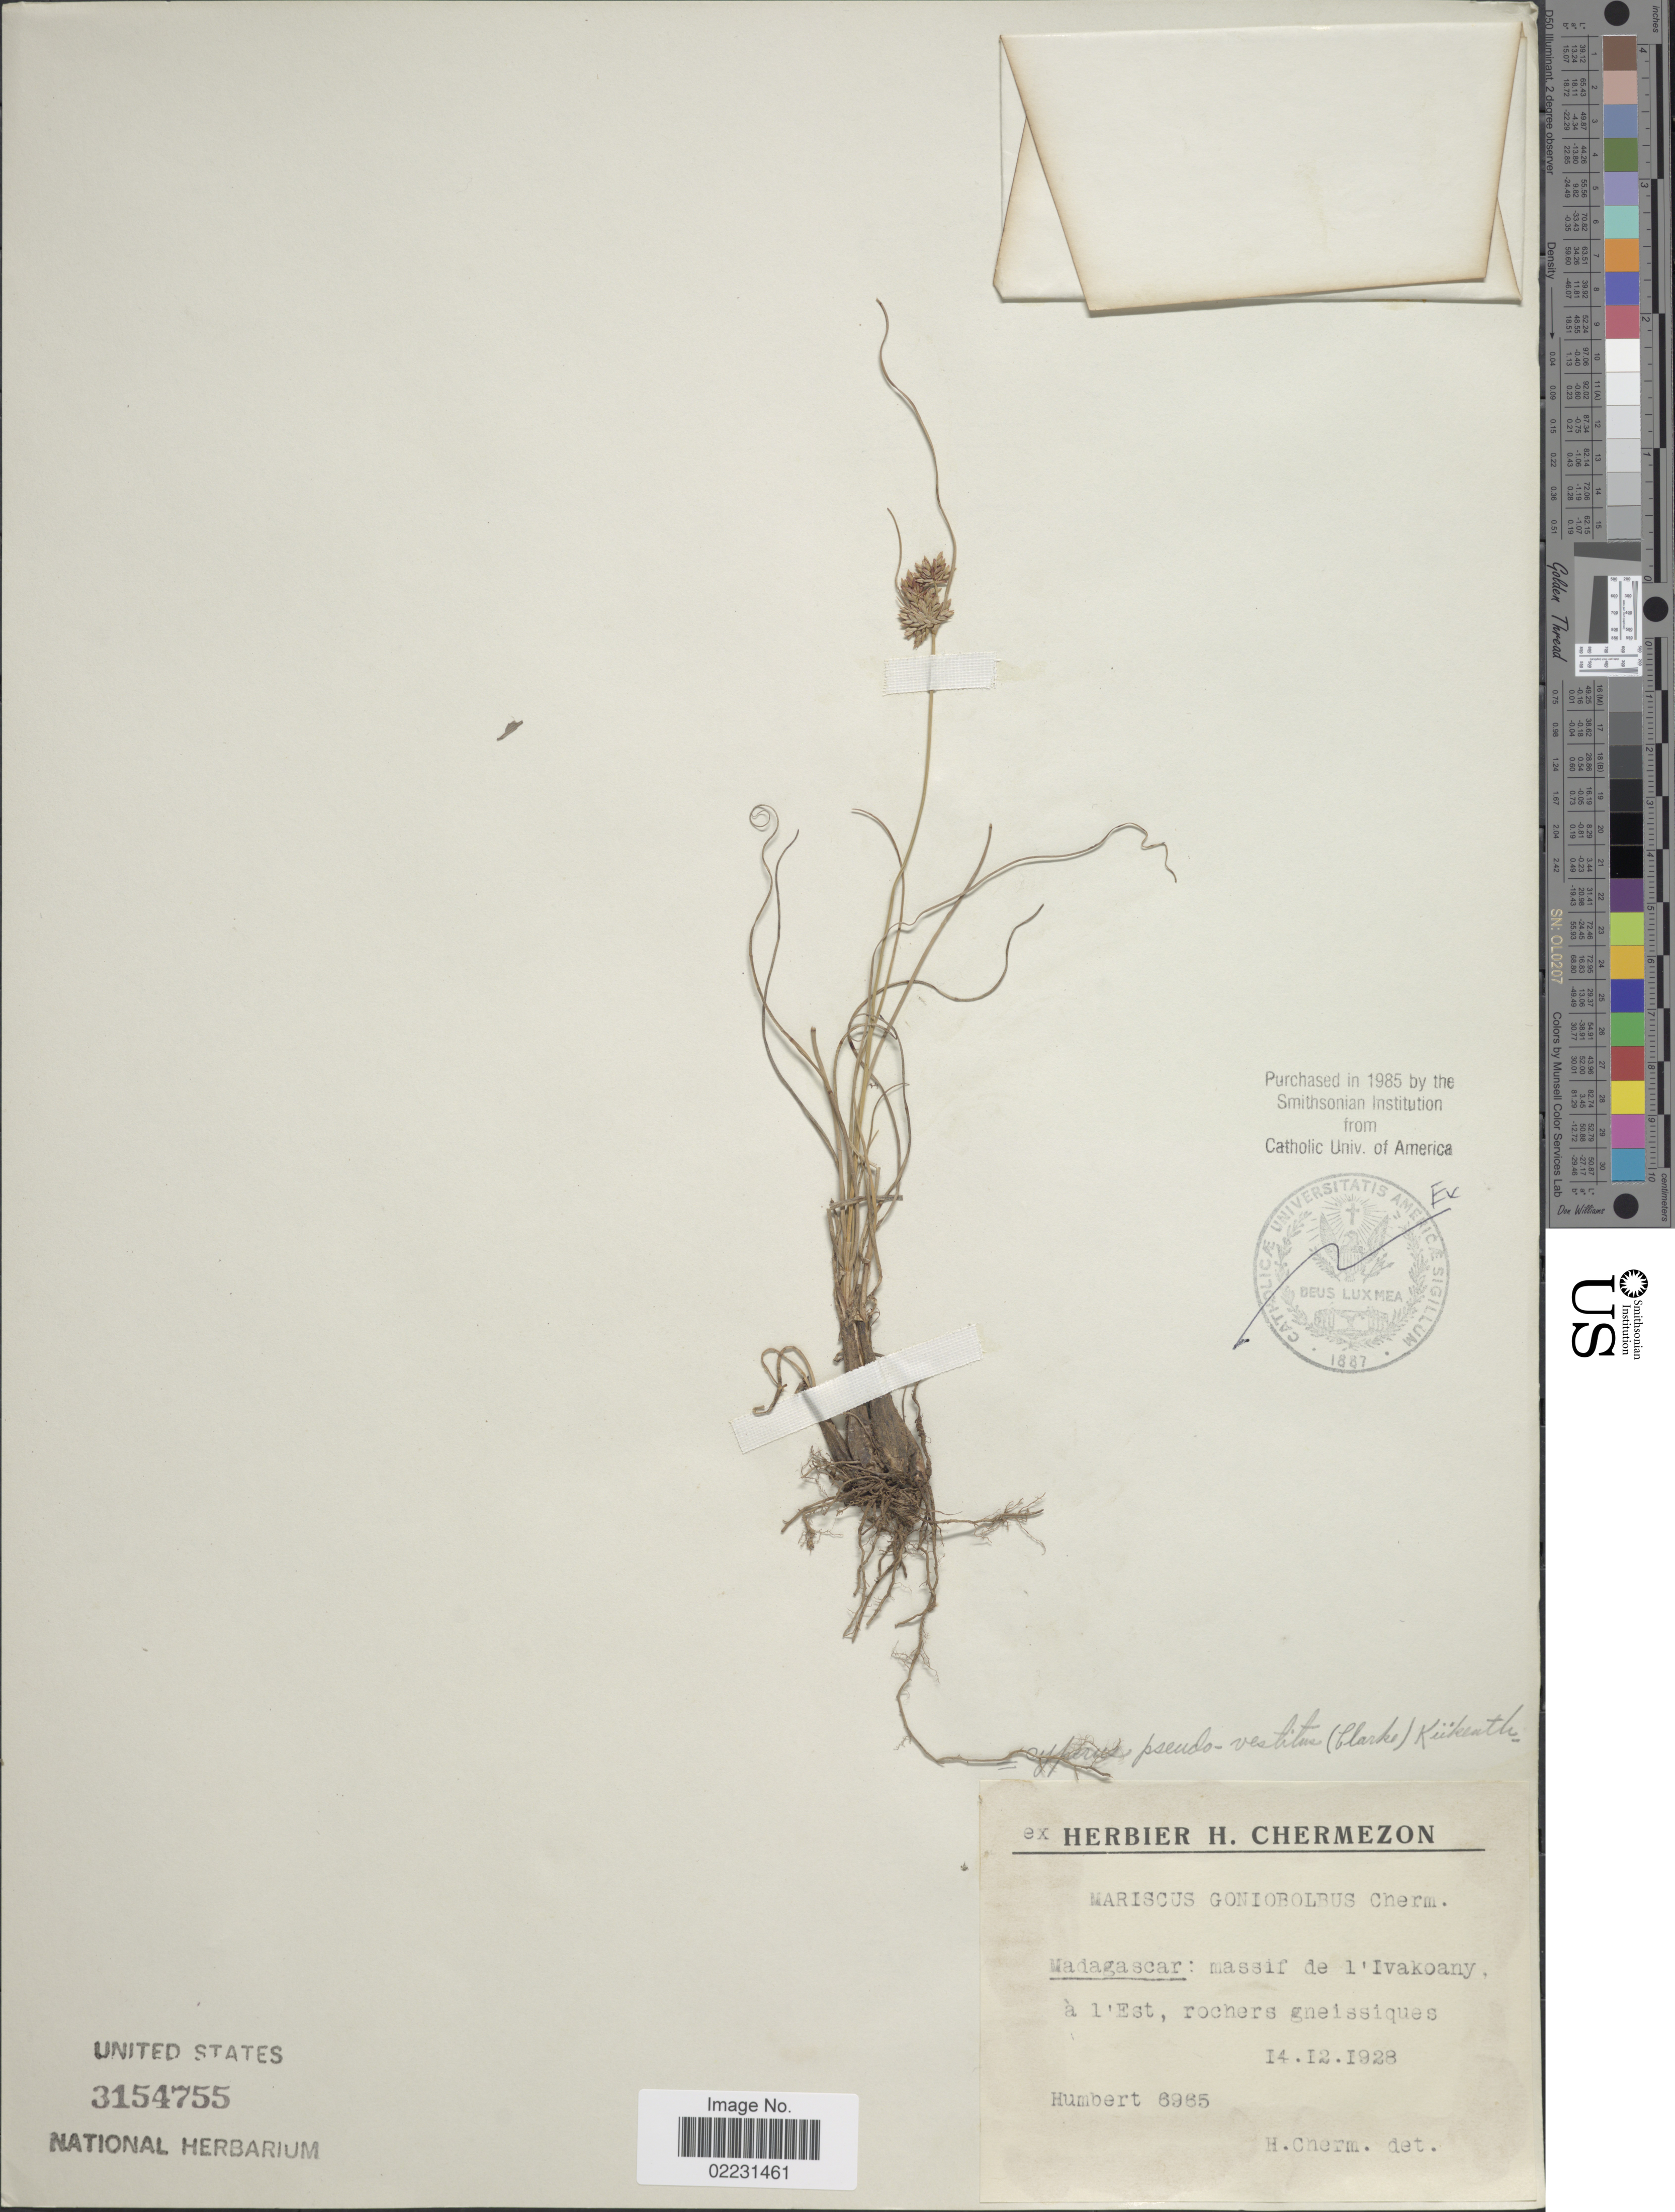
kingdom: Plantae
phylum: Tracheophyta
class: Liliopsida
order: Poales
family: Cyperaceae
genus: Cyperus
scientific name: Cyperus pseudovestitus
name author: (C.B. Clarke) Kük.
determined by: Strong, Mark T., (BOT), Smithsonian Institution - National Museum of Natural History (UNITED STATES)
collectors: H. Humbert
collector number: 6965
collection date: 1928-12-14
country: Madagascar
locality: Madagascar: massif de l'Ivakoany a l'Est, rochers gneissiques.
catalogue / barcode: US 3154755